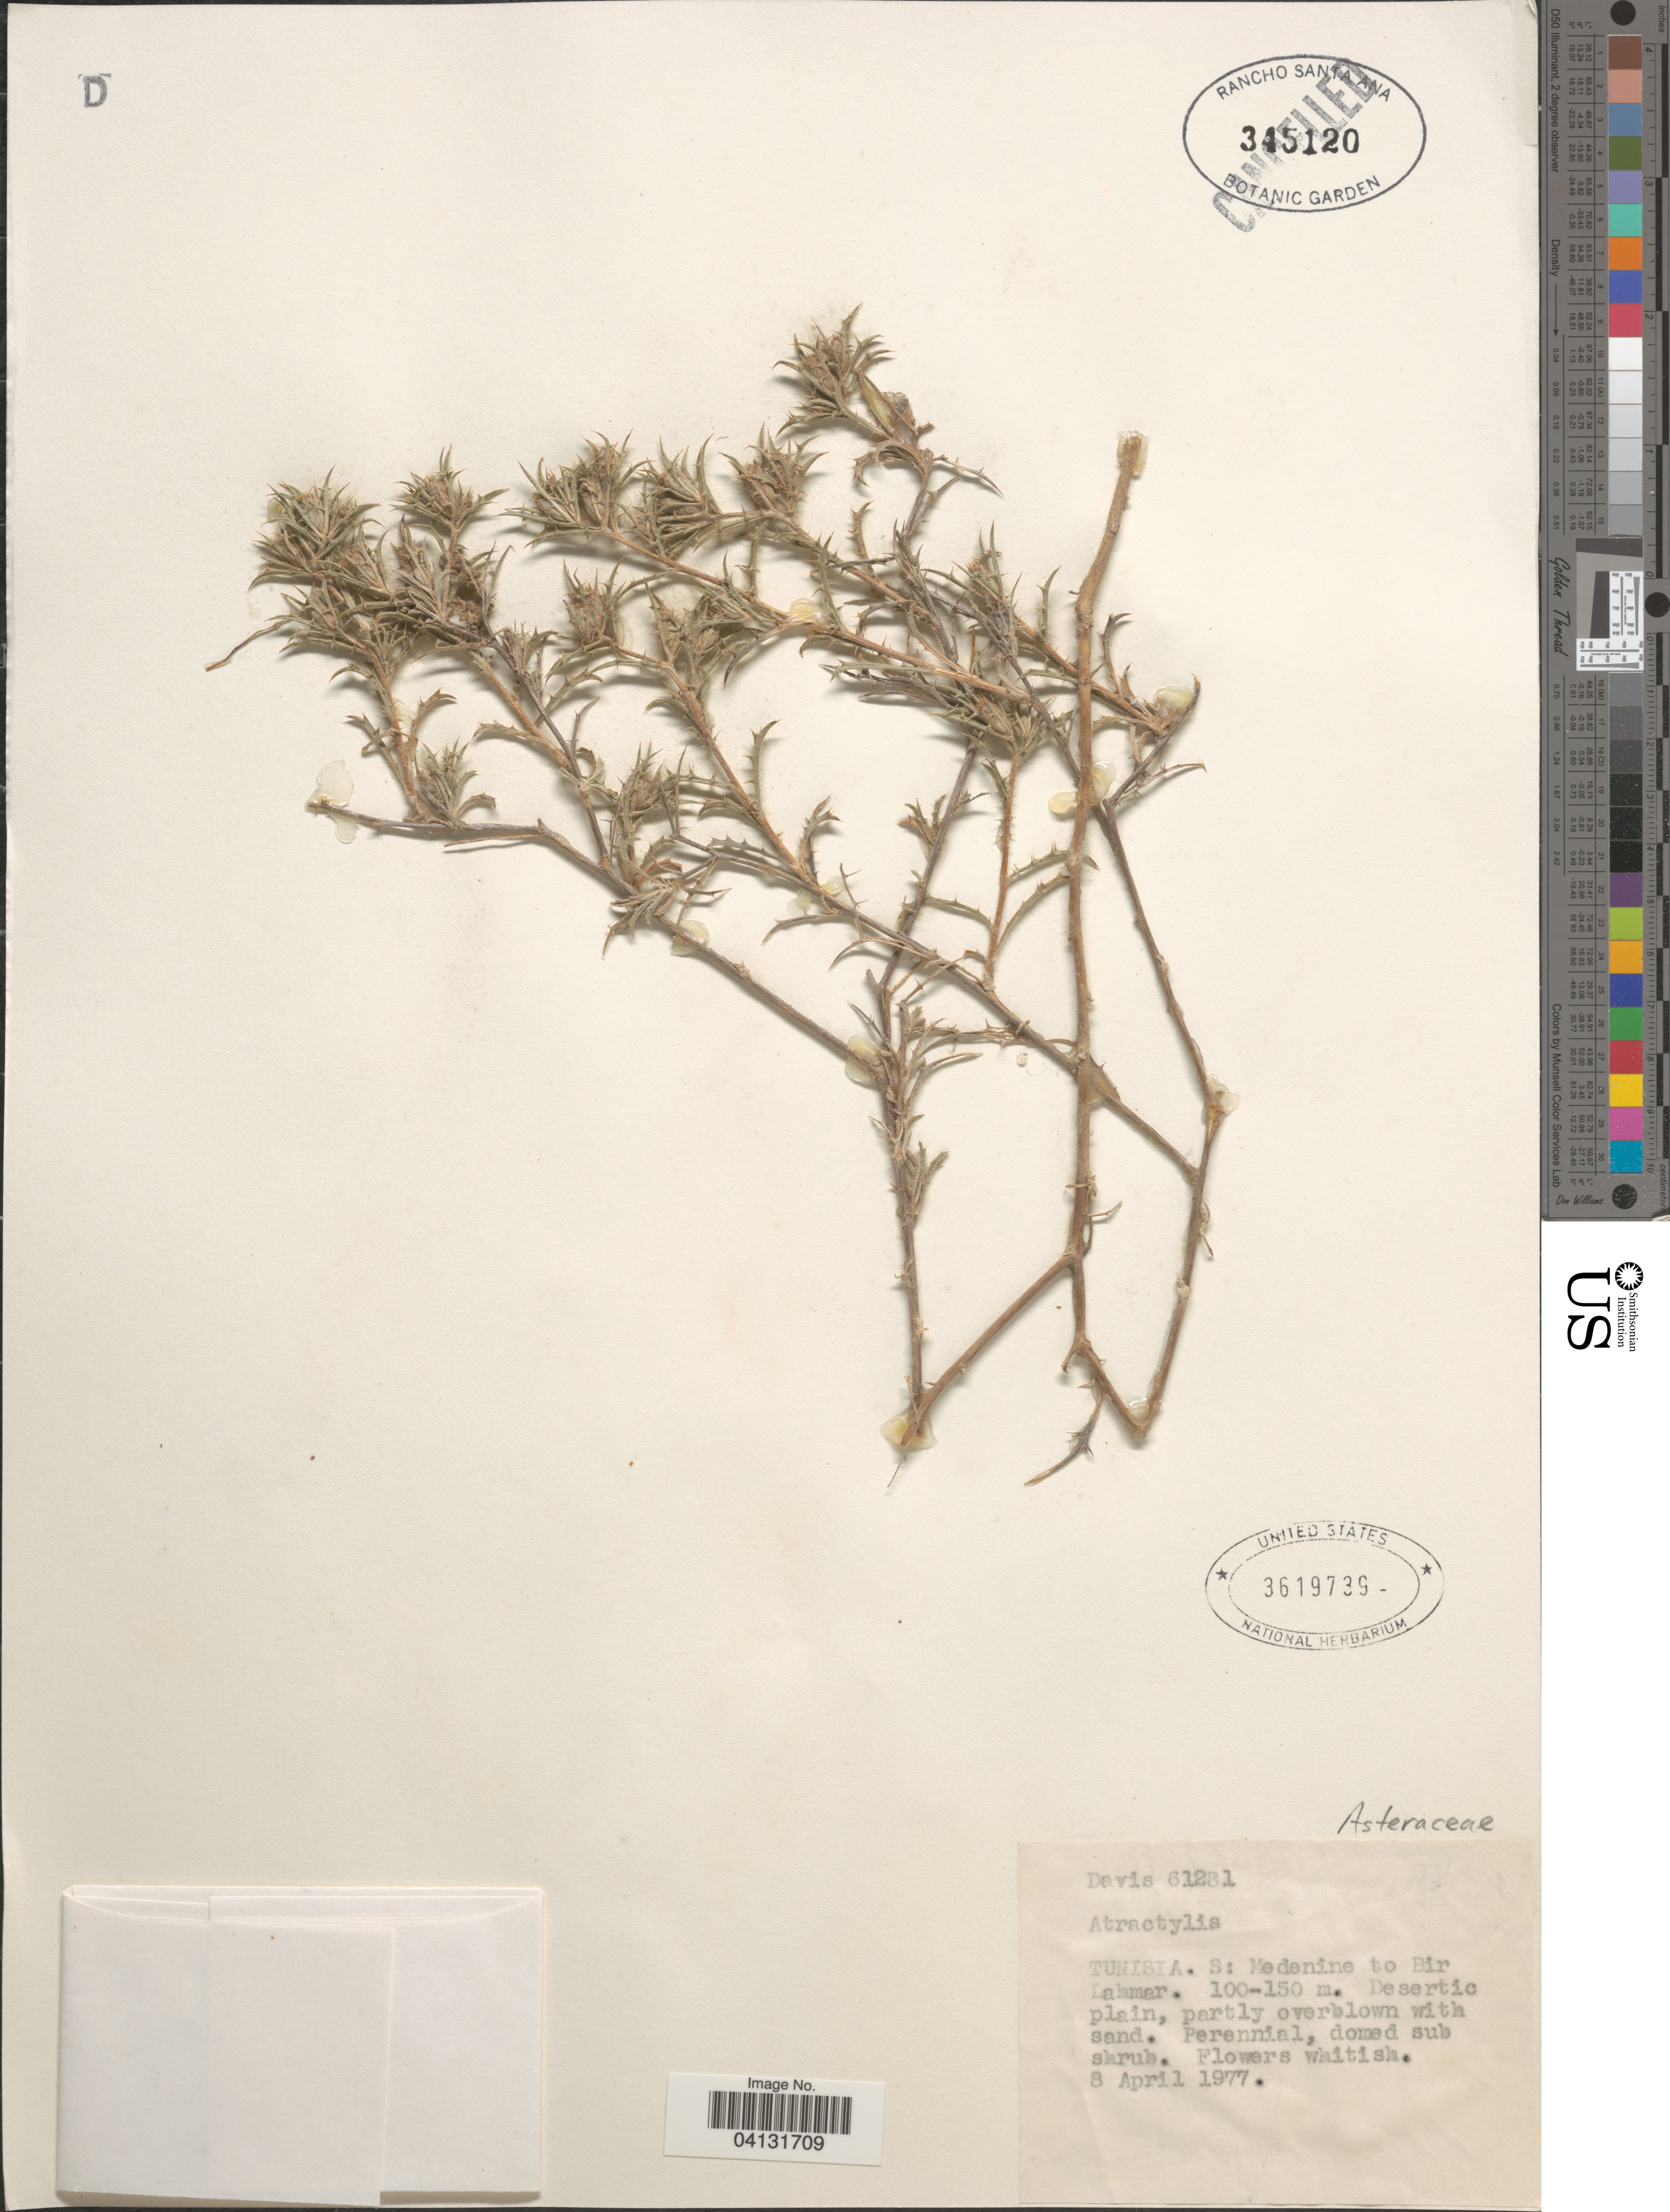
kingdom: Plantae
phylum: Tracheophyta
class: Magnoliopsida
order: Asterales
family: Asteraceae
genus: Atractylis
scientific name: Atractylis sp.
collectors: -. Davis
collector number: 61281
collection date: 1977-04-08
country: Tunisia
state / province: Medenine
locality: Tunisia. S: Medenine to Bir Lahmar.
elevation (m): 100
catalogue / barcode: US 3619739